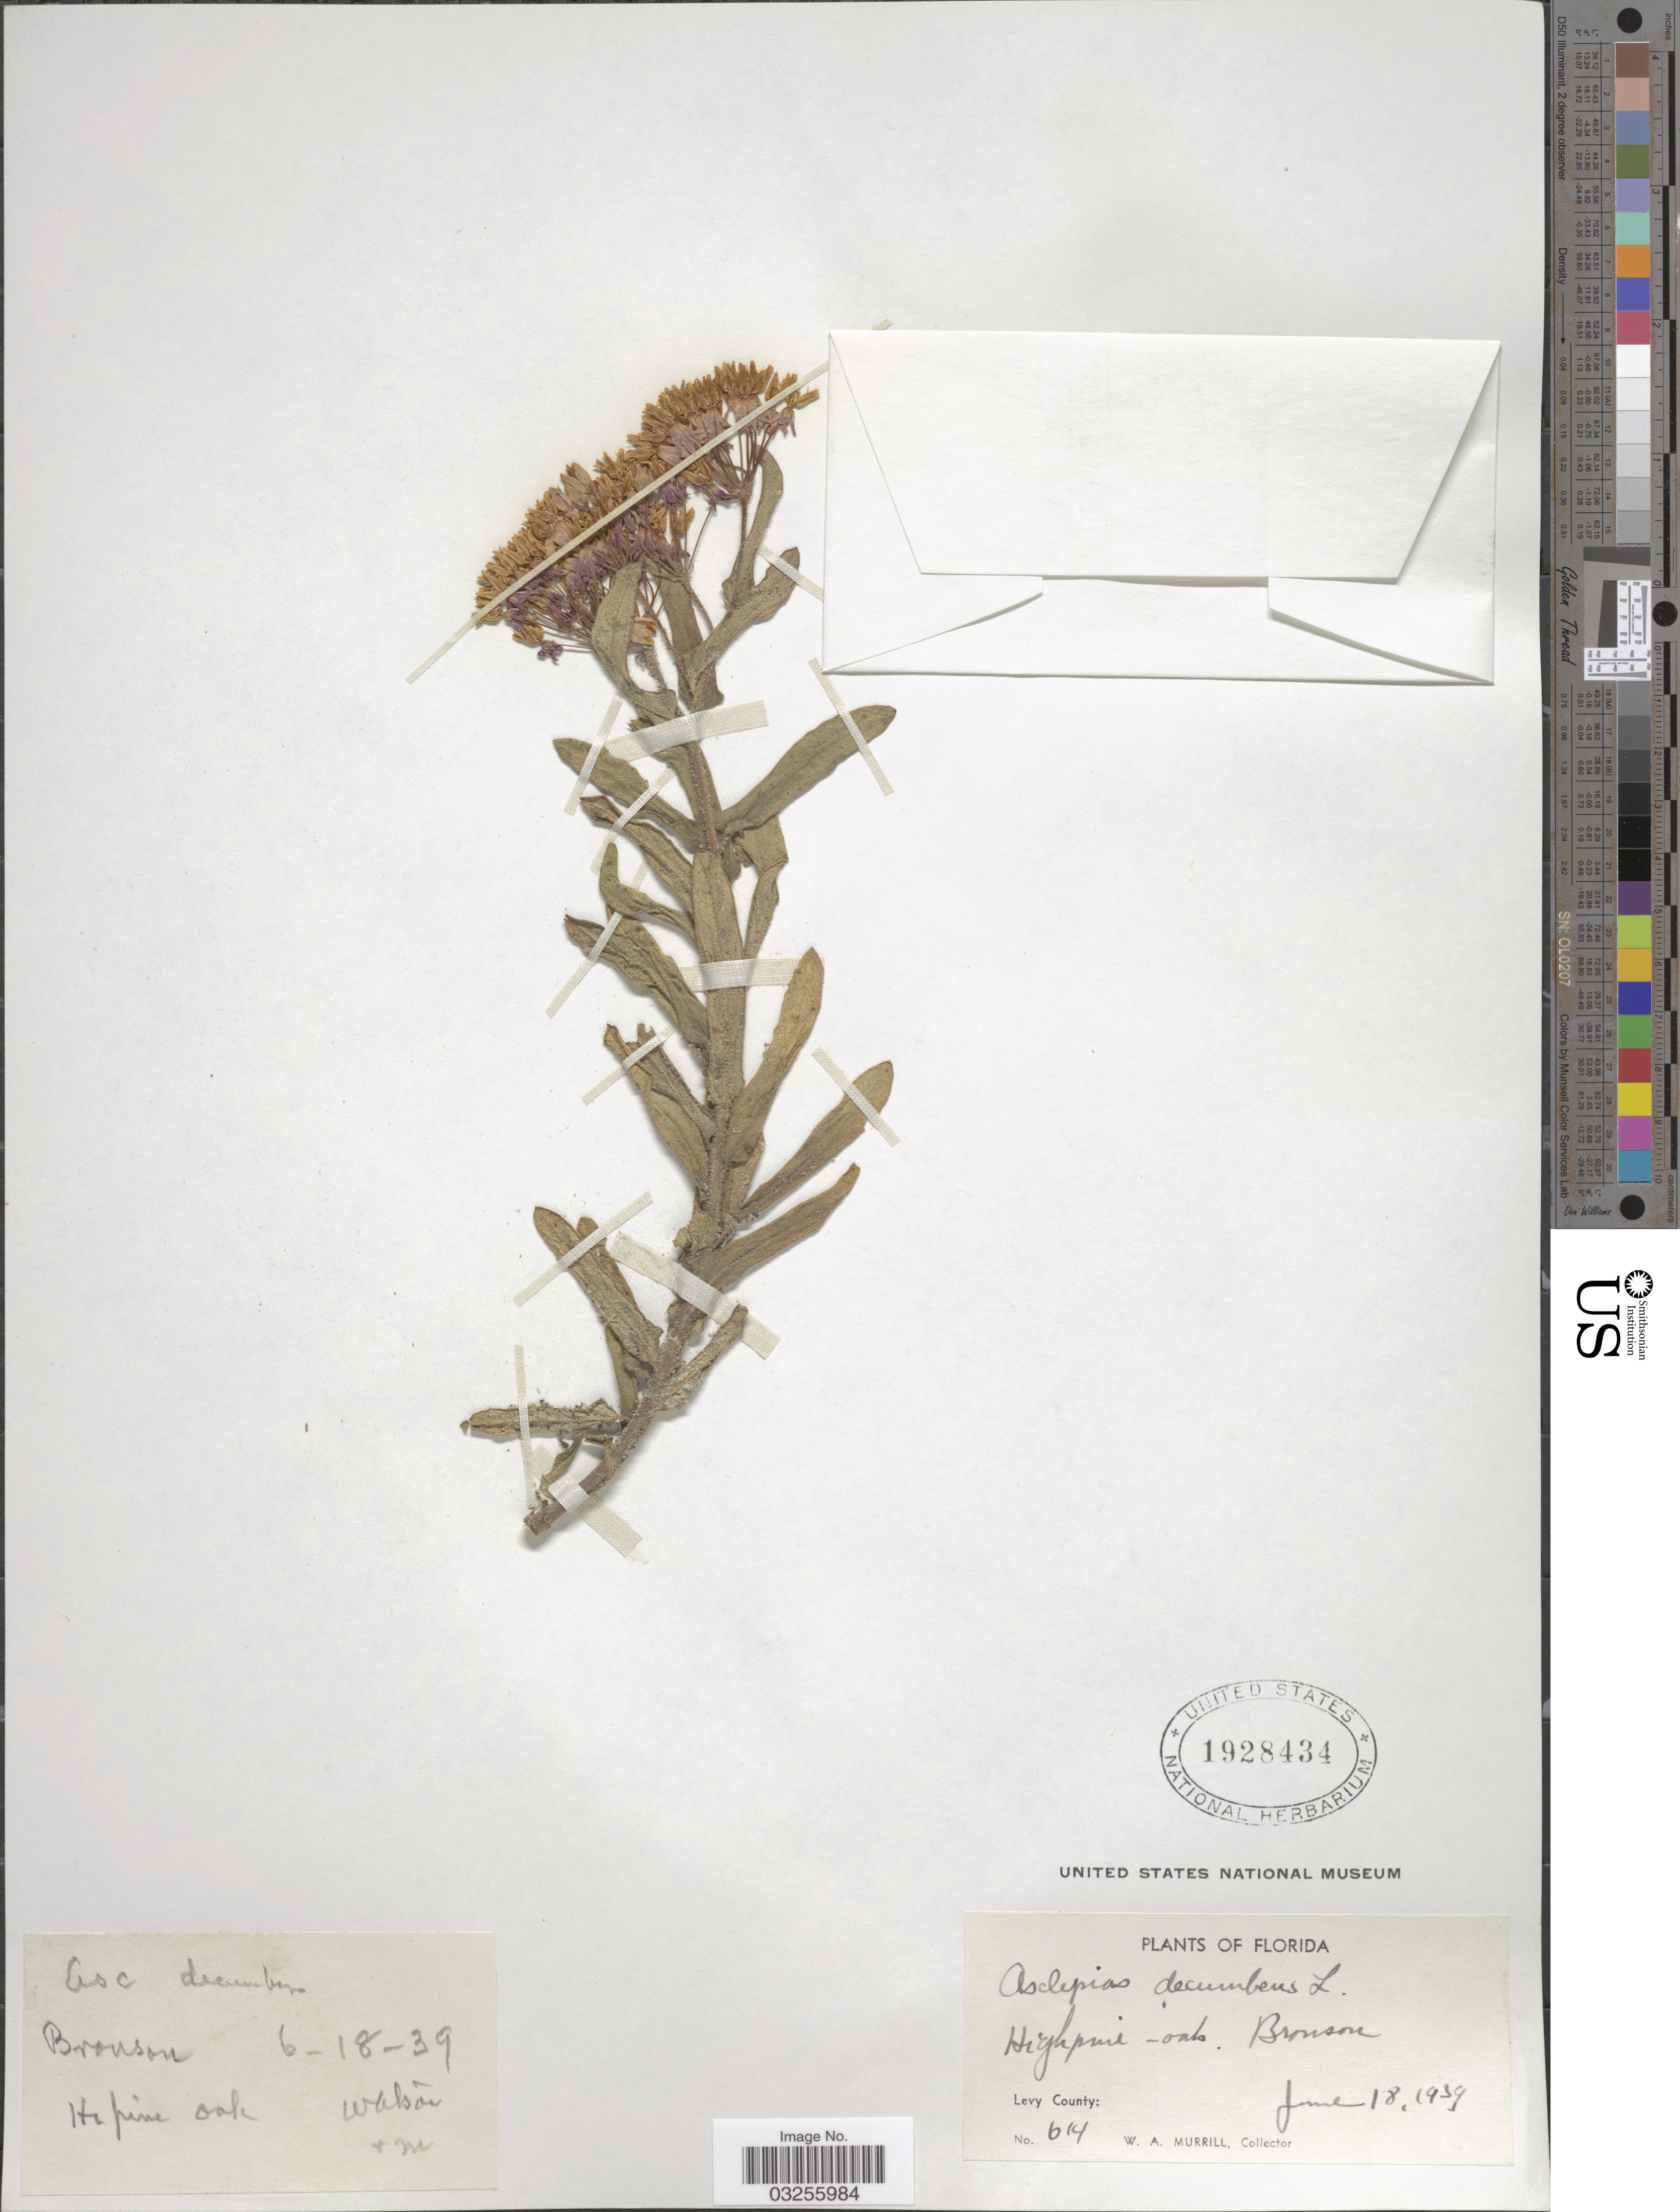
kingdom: Plantae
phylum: Tracheophyta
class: Magnoliopsida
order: Gentianales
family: Apocynaceae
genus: Asclepias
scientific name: Asclepias tuberosa subsp. tuberosa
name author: L.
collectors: W. A. Murrill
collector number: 614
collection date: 1939-06-18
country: United States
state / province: Florida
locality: Highpine-oaks. Bronson. Levy County.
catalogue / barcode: US 1928434